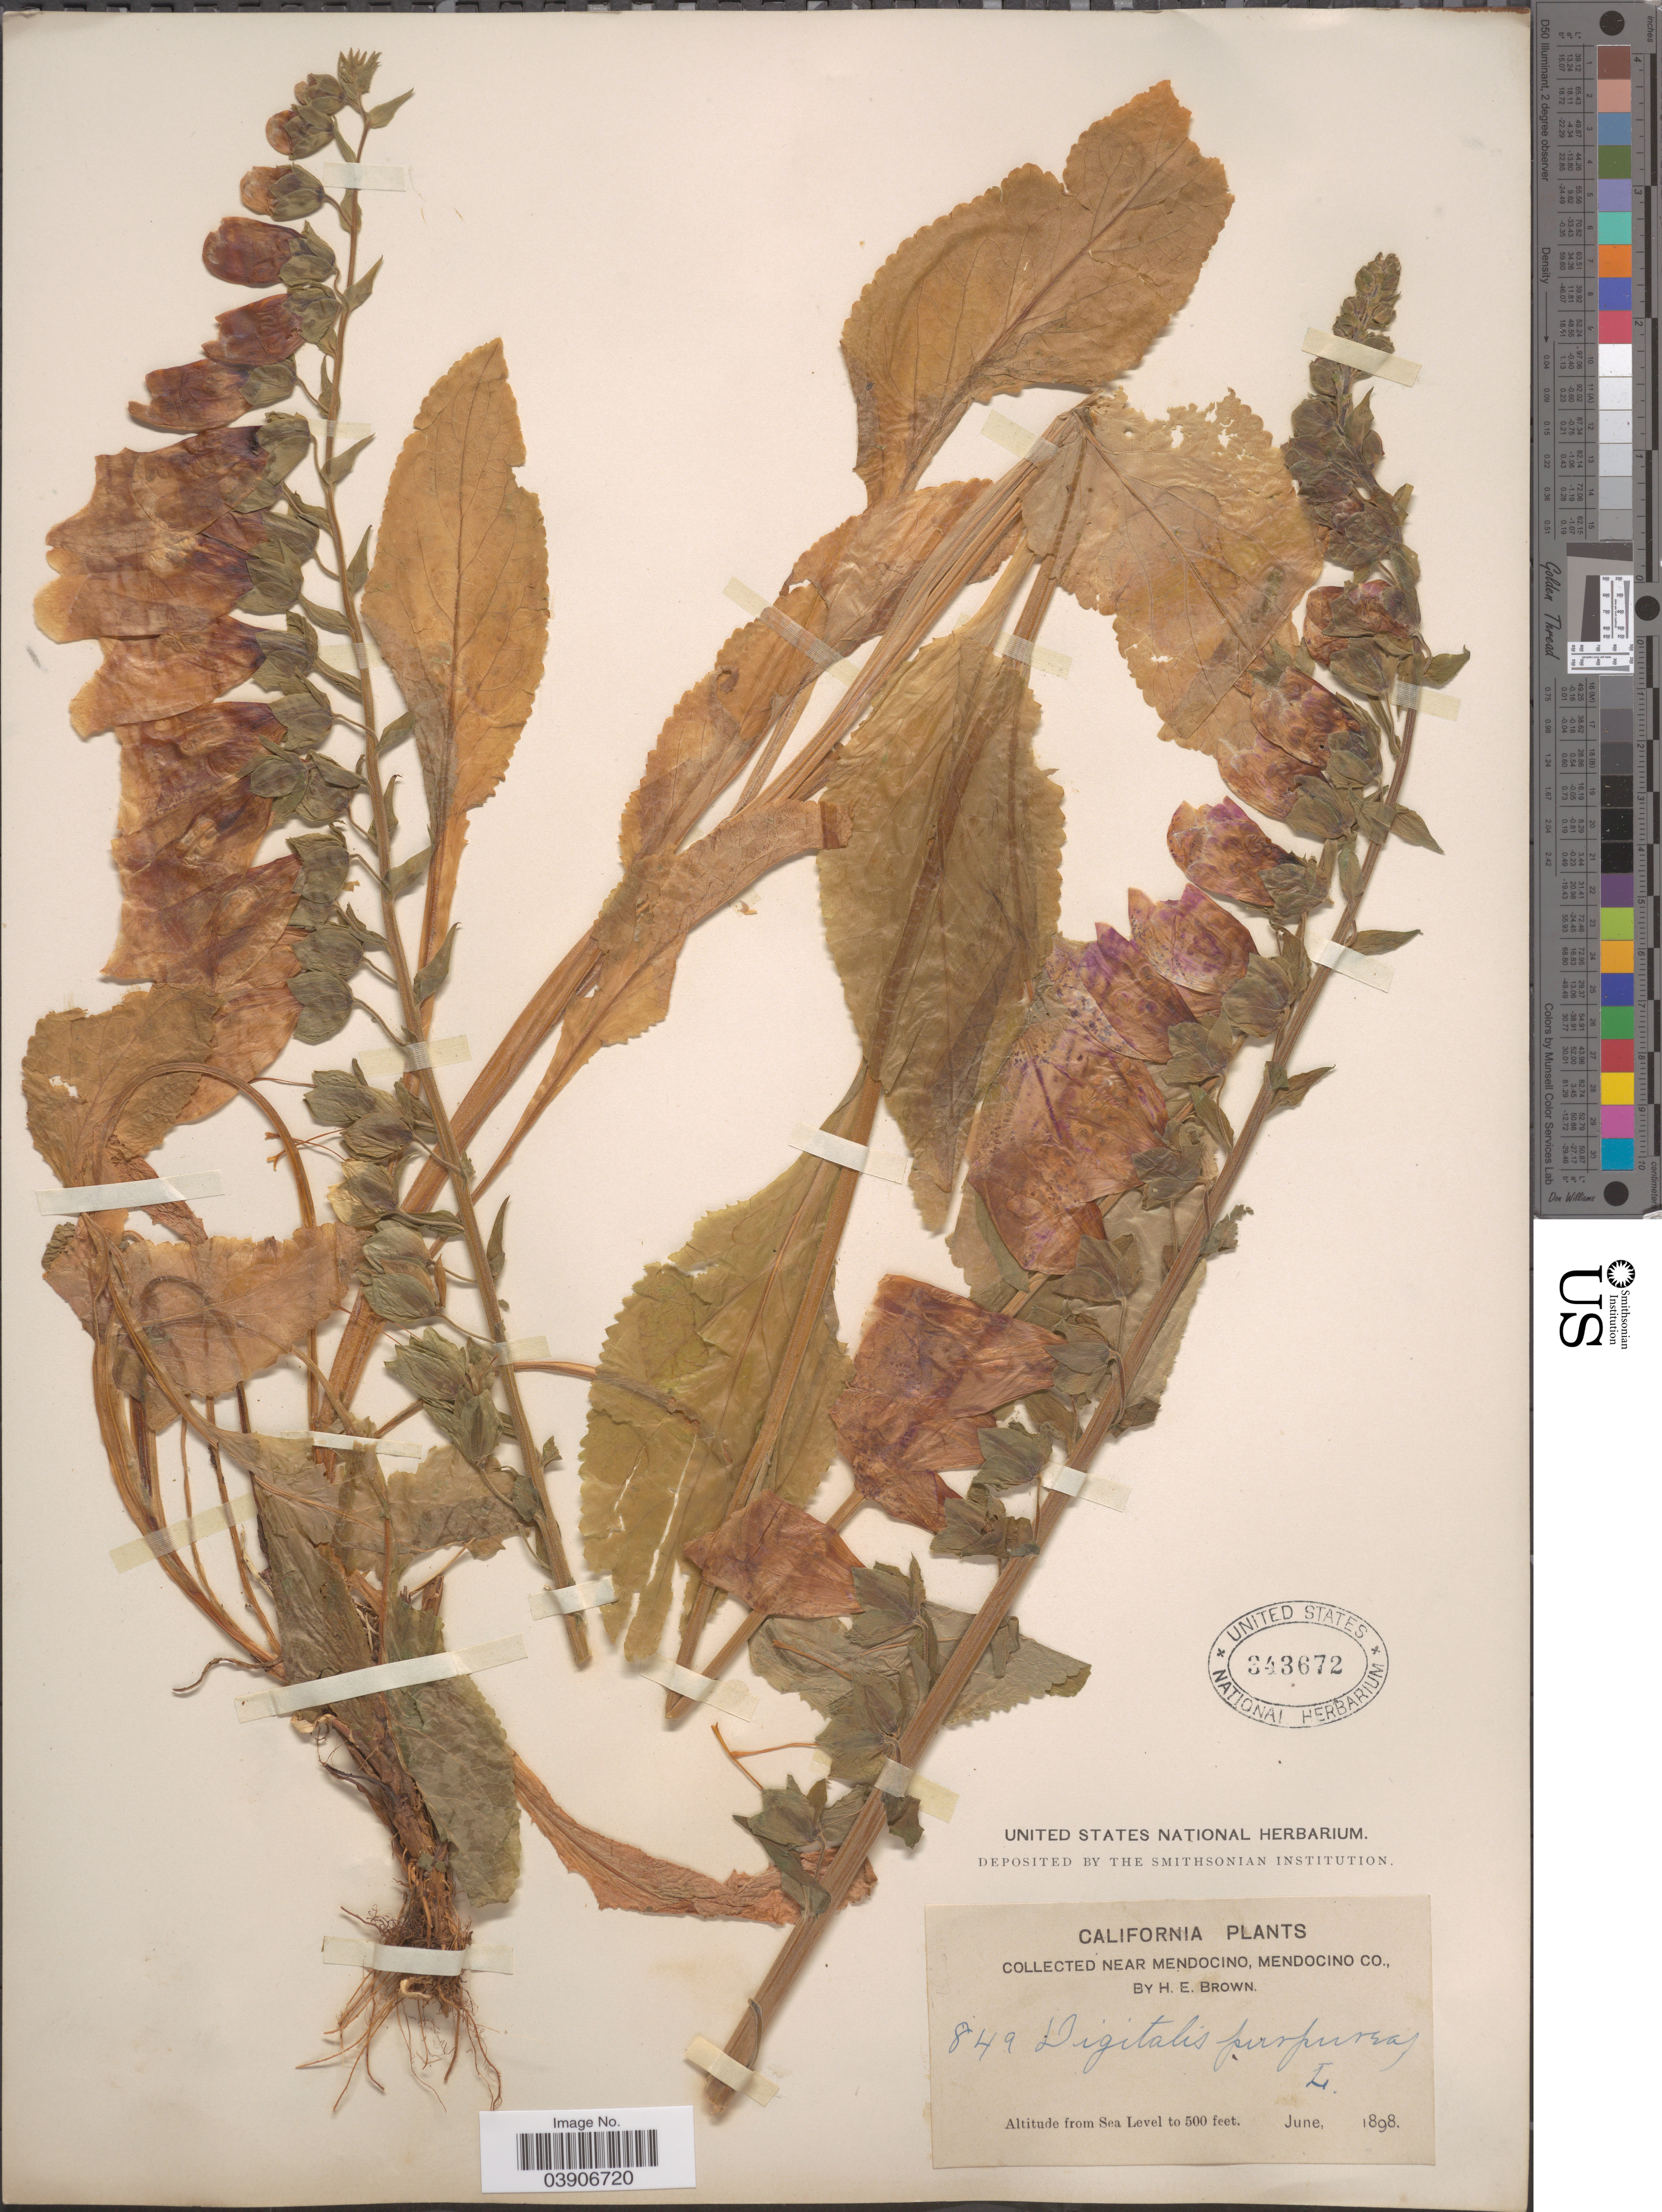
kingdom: Plantae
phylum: Tracheophyta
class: Magnoliopsida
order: Lamiales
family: Plantaginaceae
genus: Digitalis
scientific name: Digitalis purpurea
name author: L.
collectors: H. E. Brown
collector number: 849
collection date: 1898-06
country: United States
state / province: California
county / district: Mendocino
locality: Near Mendocino, Mendocino Co.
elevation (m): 0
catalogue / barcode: US 343672